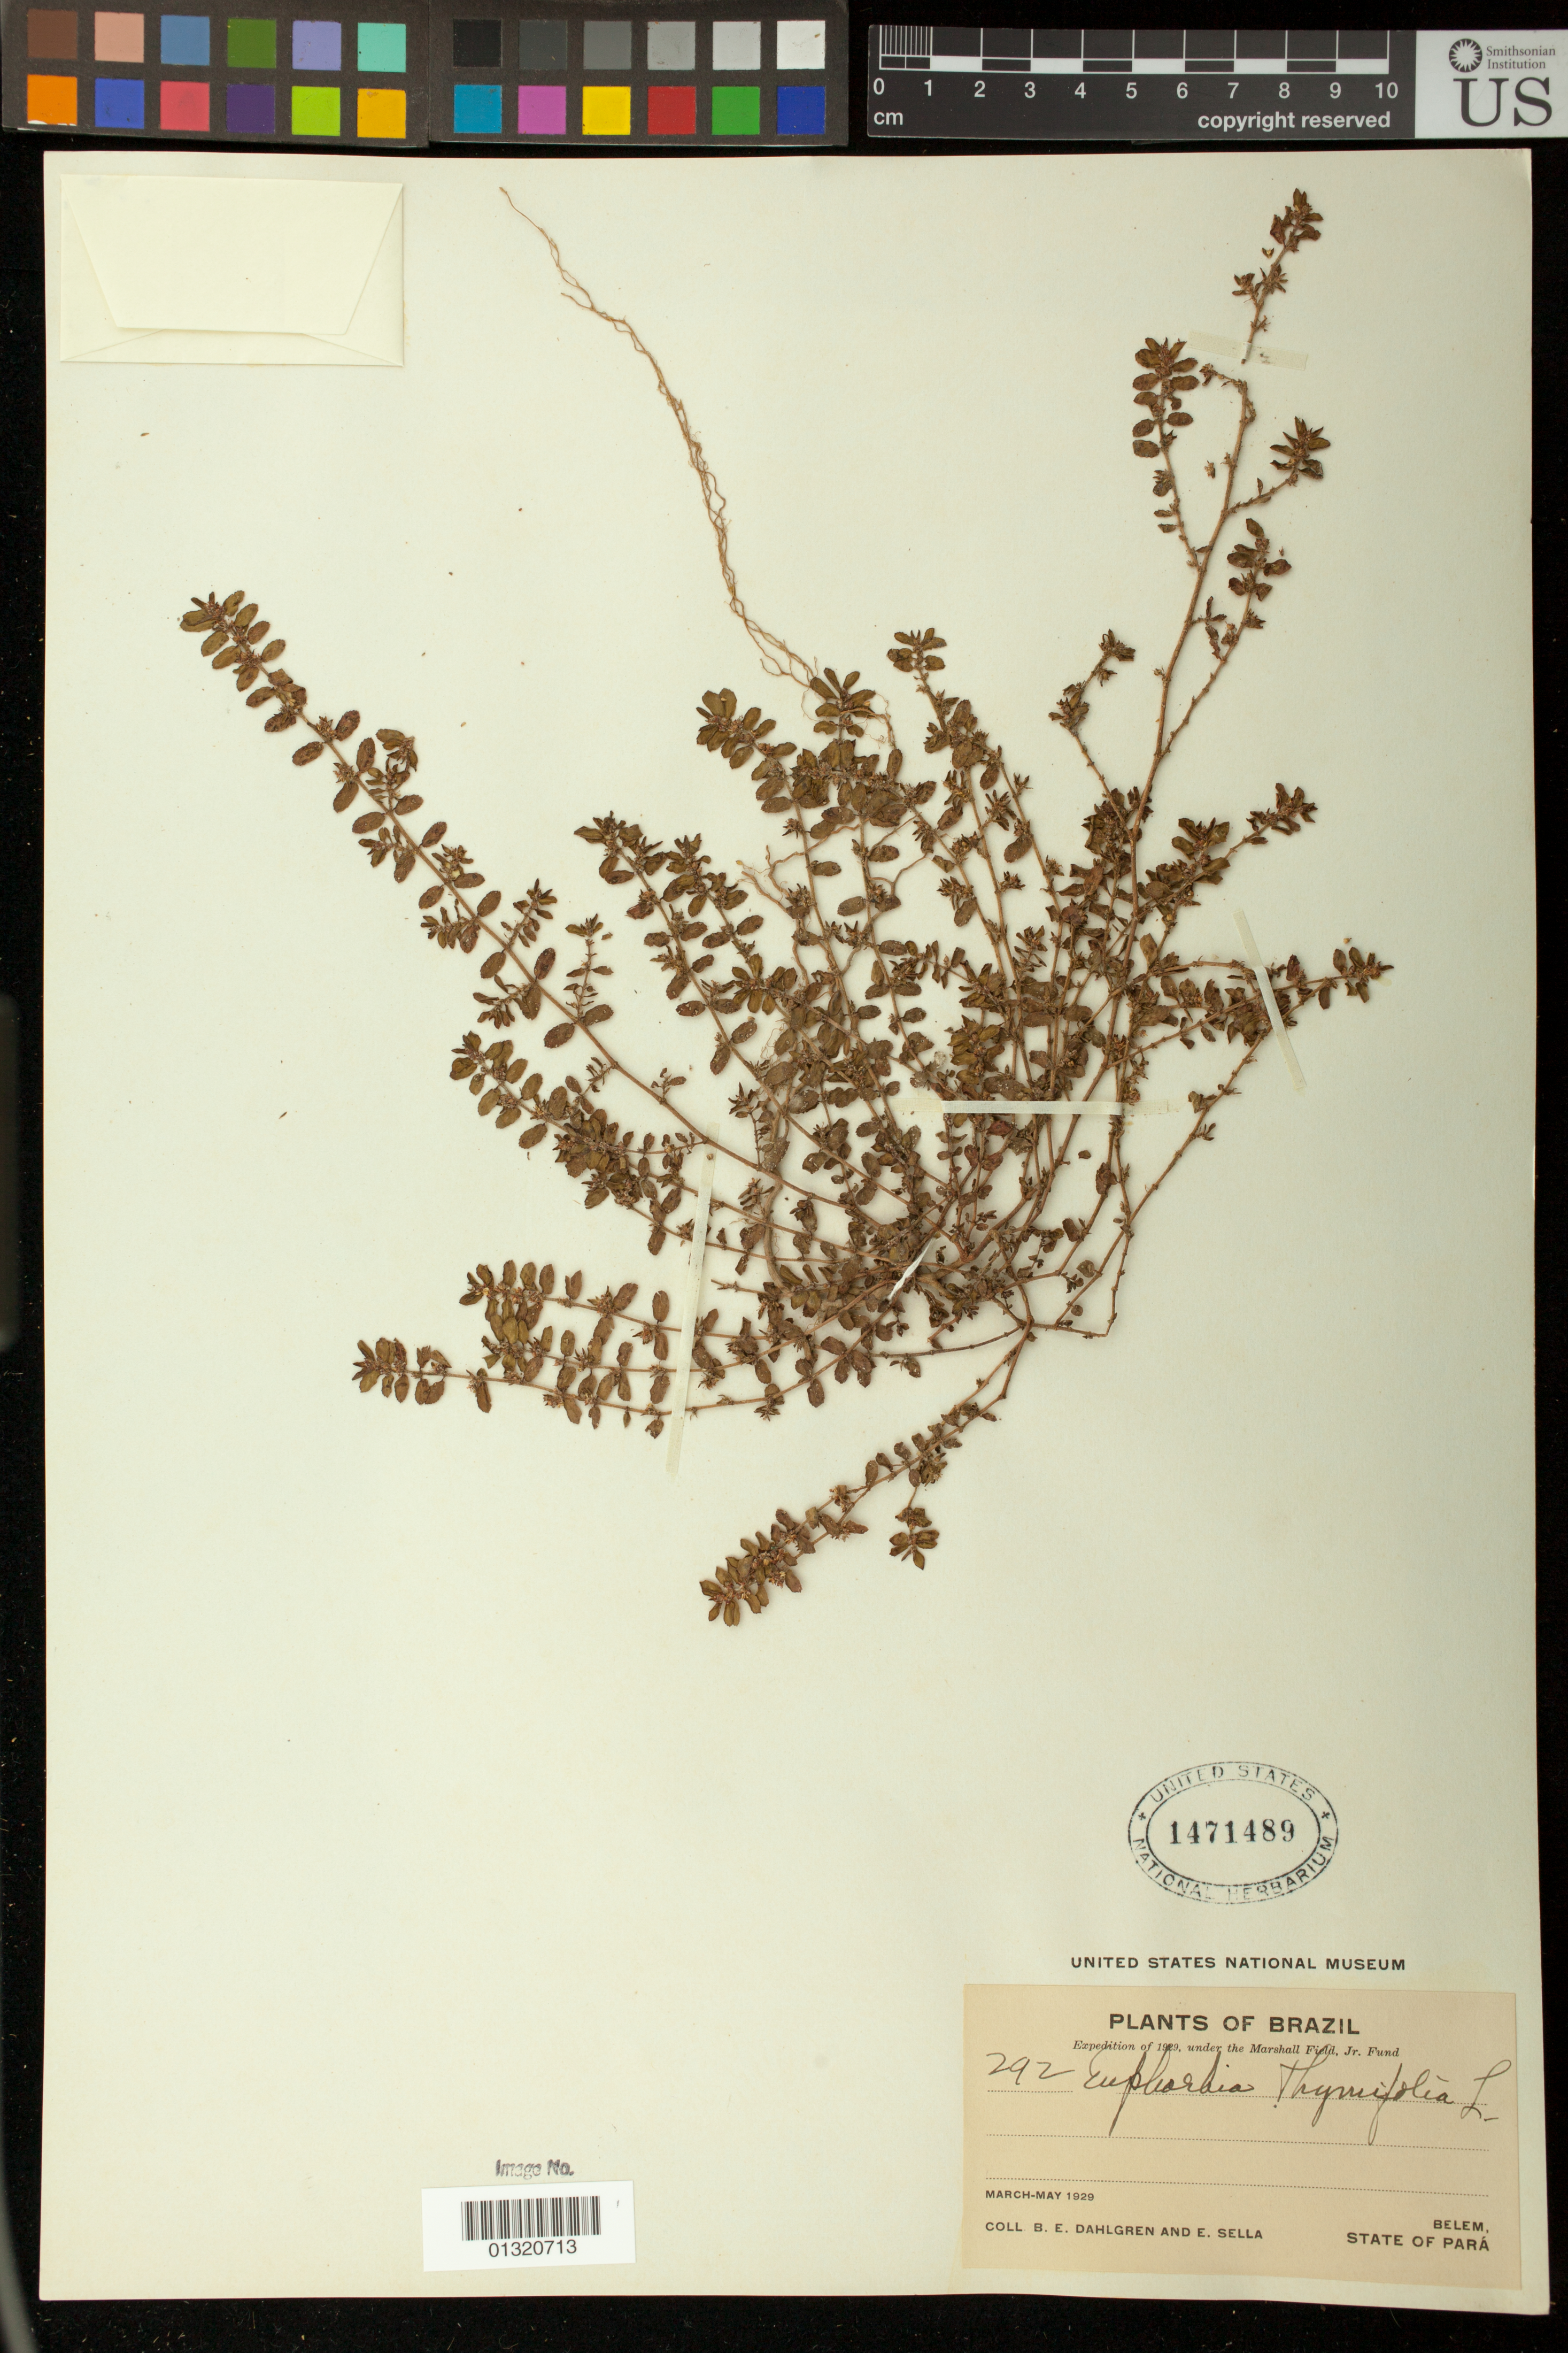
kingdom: Plantae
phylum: Tracheophyta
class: Magnoliopsida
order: Malpighiales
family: Euphorbiaceae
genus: Euphorbia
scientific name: Euphorbia thymifolia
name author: L.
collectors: B. E. Dahlgren & E. Sella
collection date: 1929-03/1929-05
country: Brazil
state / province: Pará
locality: Belem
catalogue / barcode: US 1471489